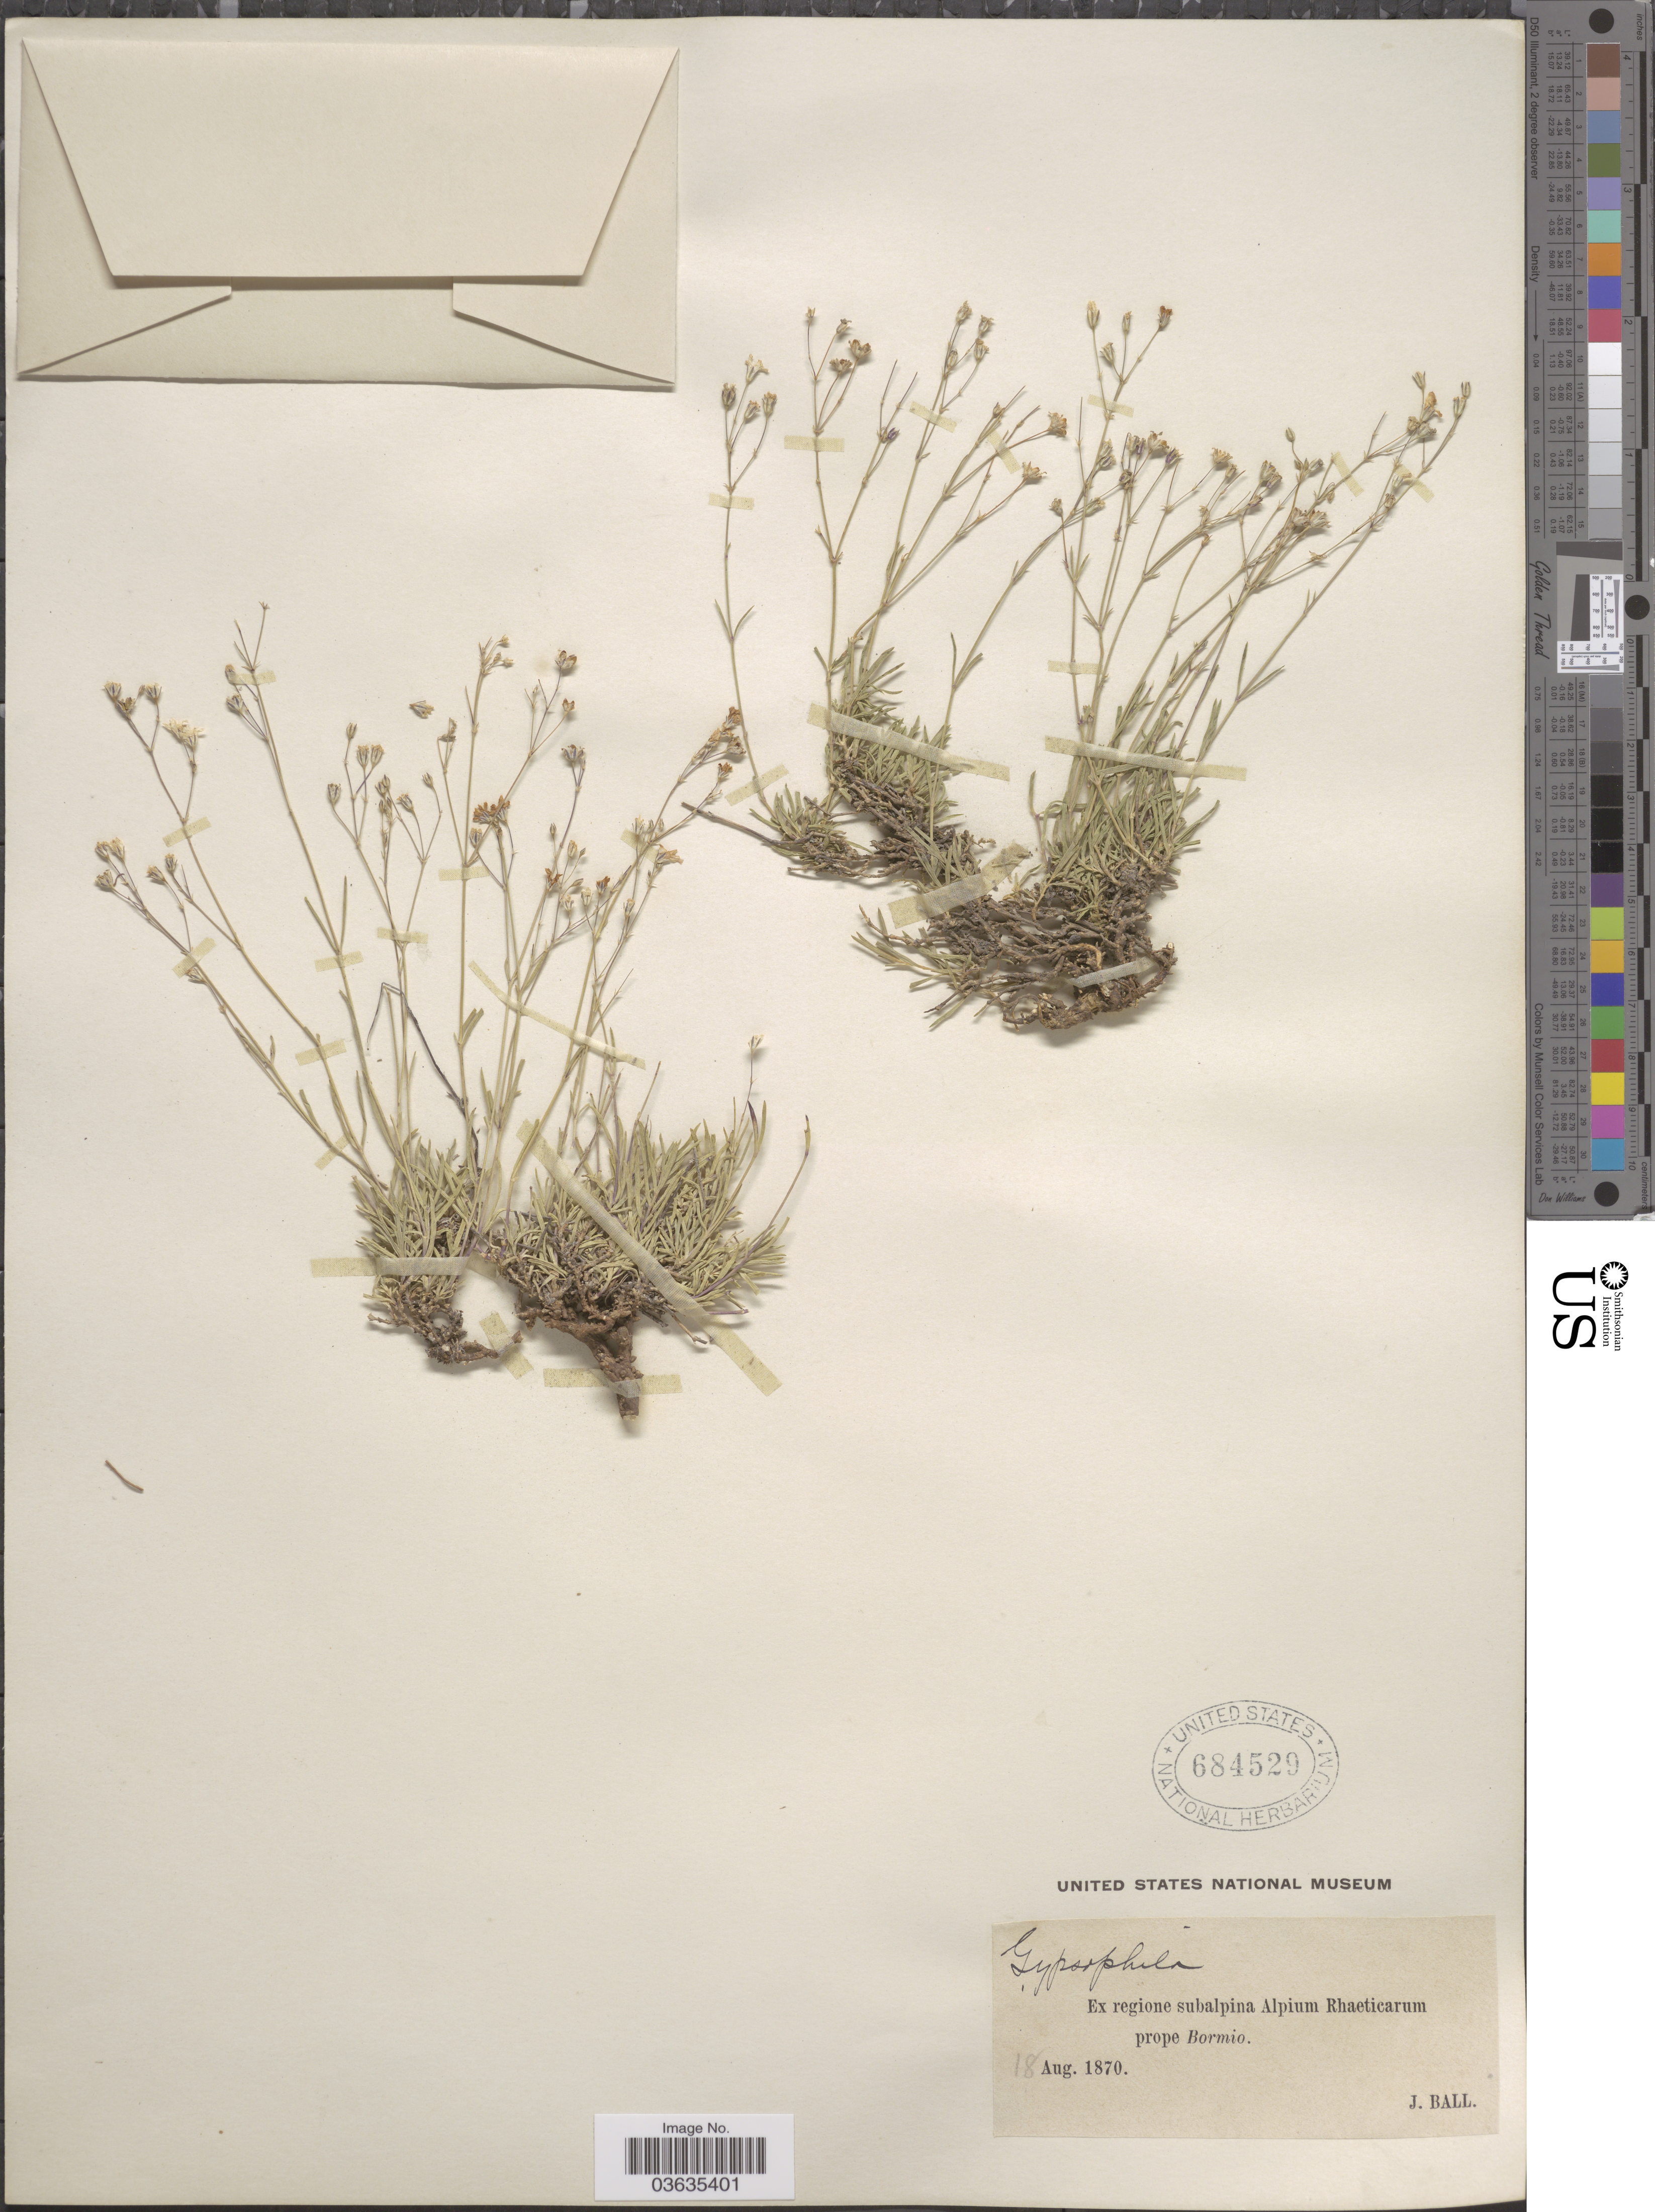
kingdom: Plantae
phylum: Tracheophyta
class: Magnoliopsida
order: Caryophyllales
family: Caryophyllaceae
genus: Gypsophila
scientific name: Gypsophila sp.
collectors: J. Ball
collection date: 1870-08-18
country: Italy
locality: Ex regione subalpina Alpium Rhaeticarum prope Bormio.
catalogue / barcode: US 684529